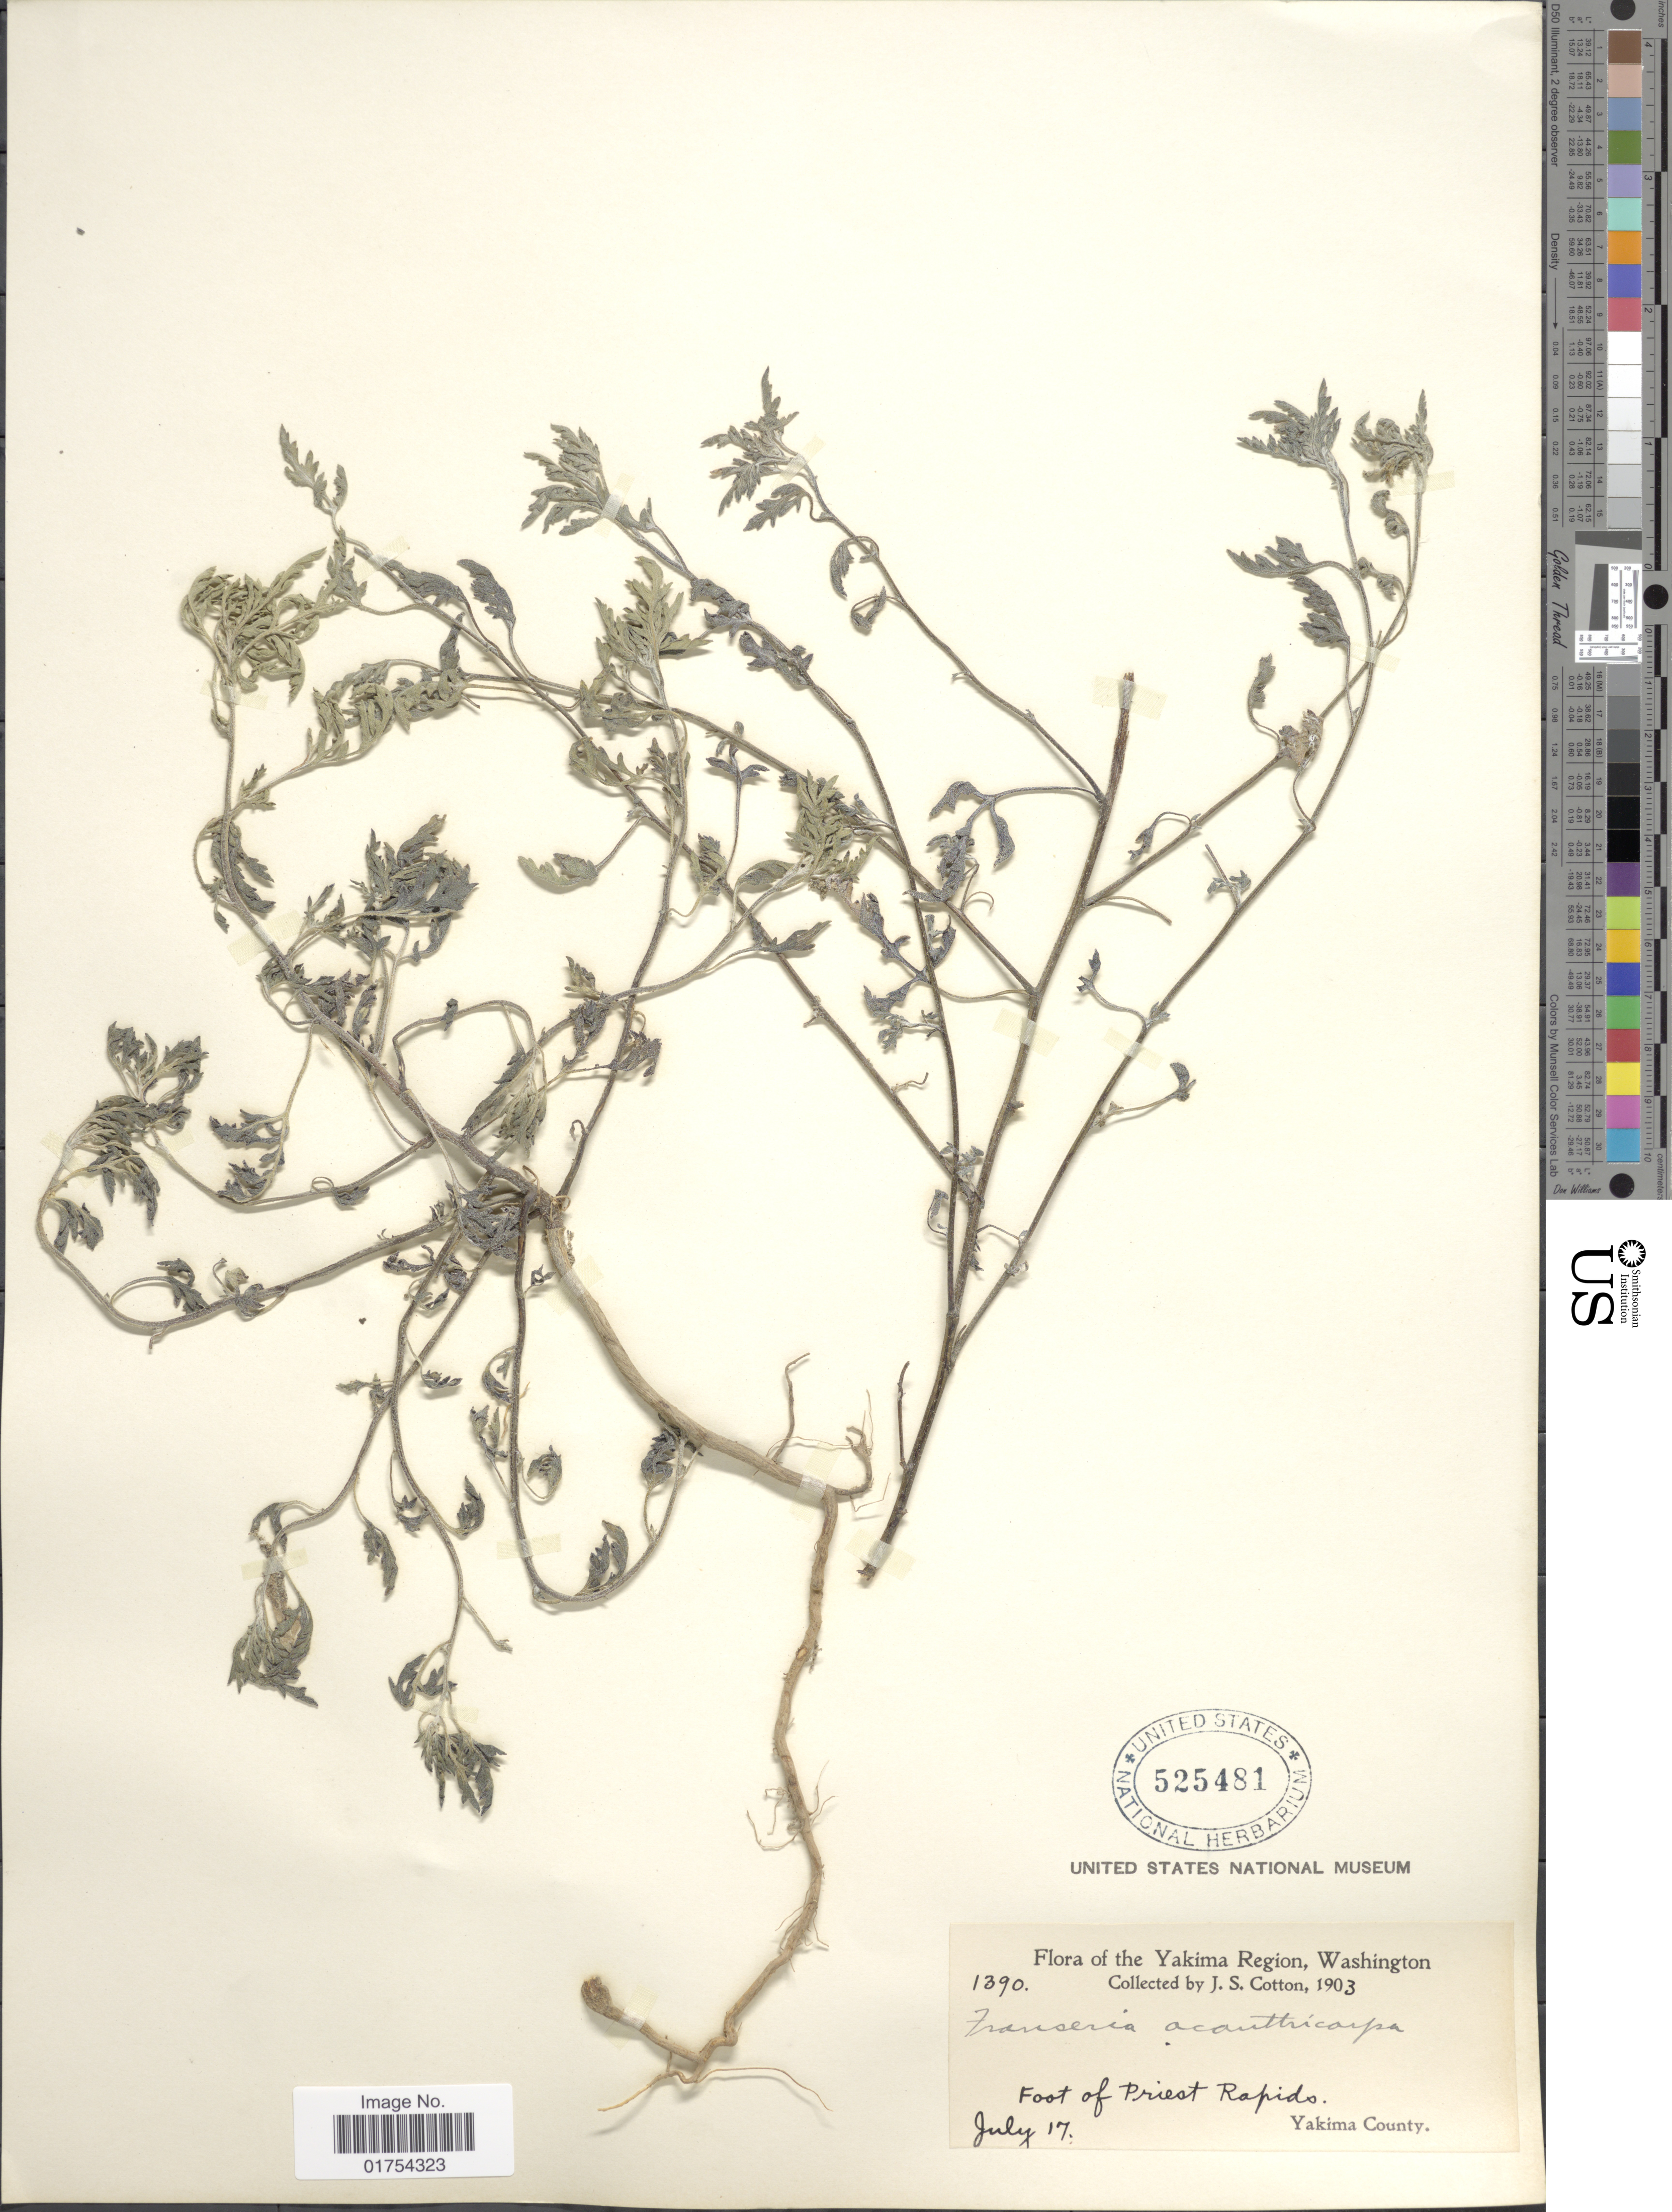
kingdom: Plantae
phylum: Tracheophyta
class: Magnoliopsida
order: Asterales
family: Asteraceae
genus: Franseria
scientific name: Franseria acanthicarpa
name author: Coville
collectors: J. S. Cotton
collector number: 1390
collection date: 1903-07-17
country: United States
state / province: Washington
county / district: Yakima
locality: Yakima Region, Foot of Priest Rapido, Yakima County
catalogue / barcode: US 525481